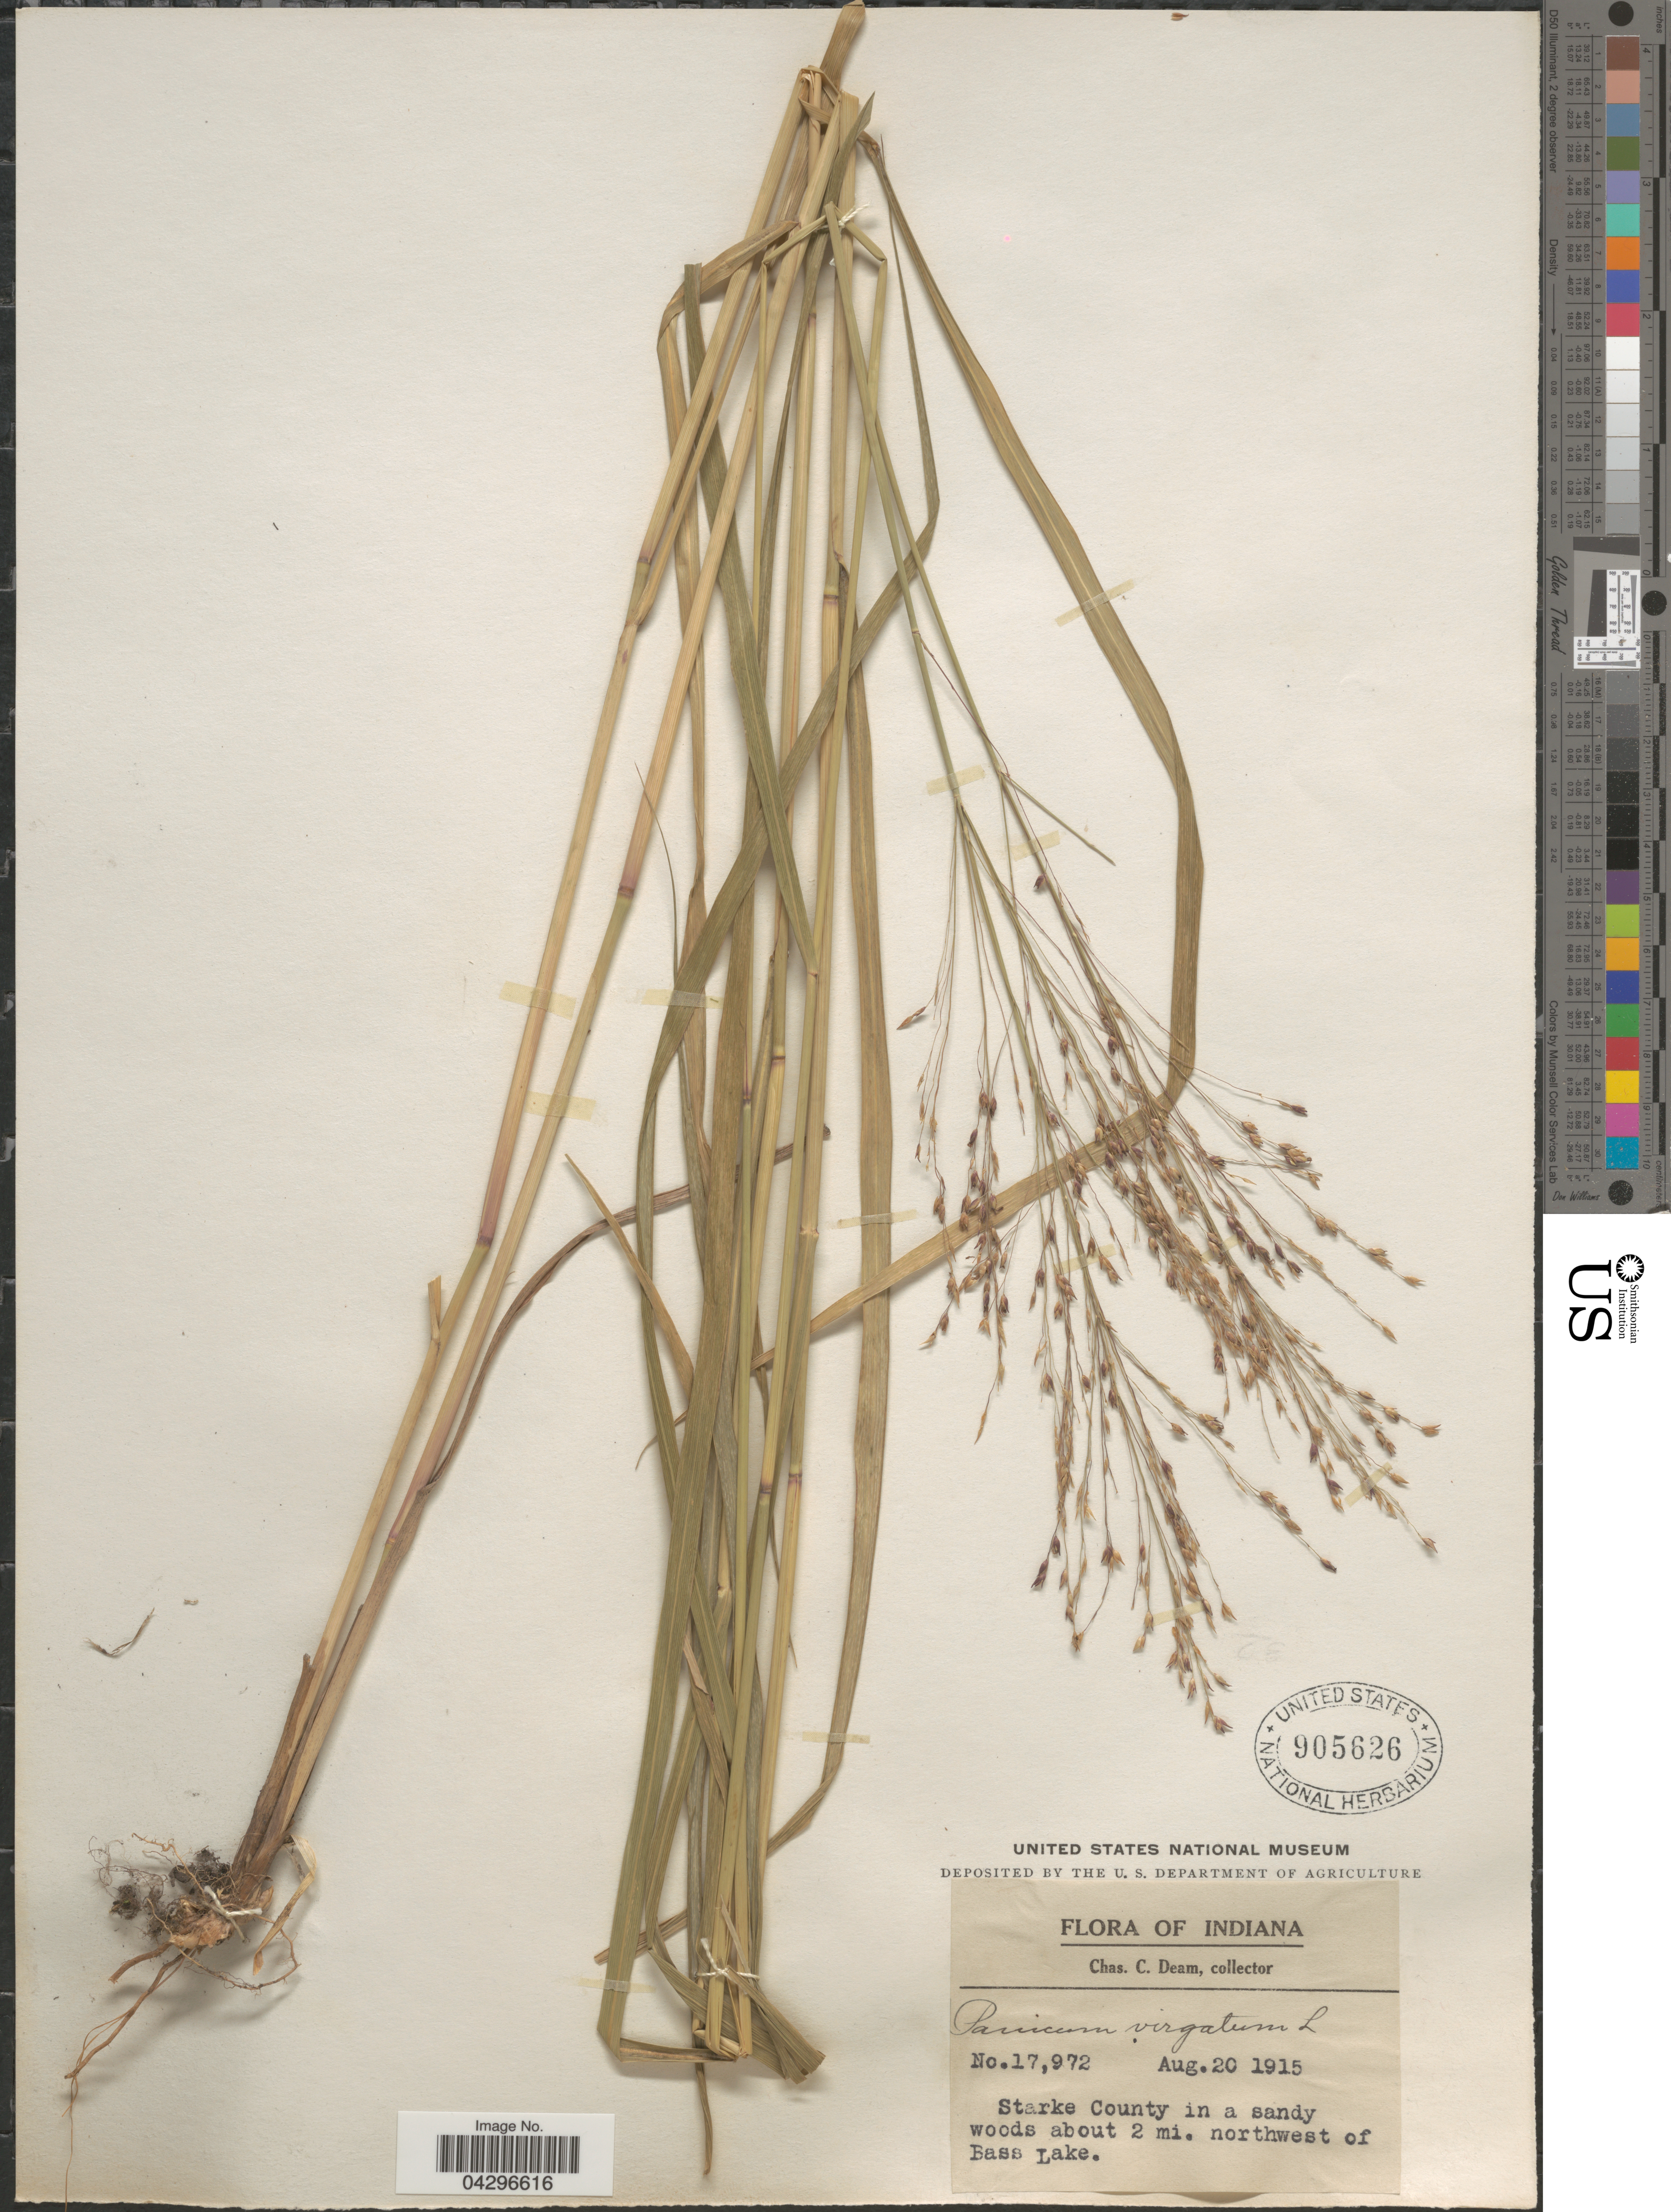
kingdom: Plantae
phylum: Tracheophyta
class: Liliopsida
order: Poales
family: Poaceae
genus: Panicum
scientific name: Panicum virgatum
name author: L.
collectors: C. C. Deam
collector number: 17972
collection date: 1915-08-20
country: United States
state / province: Indiana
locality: Starke County in a sandy woods about 2 mi. northwest of Bass Lake.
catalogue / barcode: US 905626